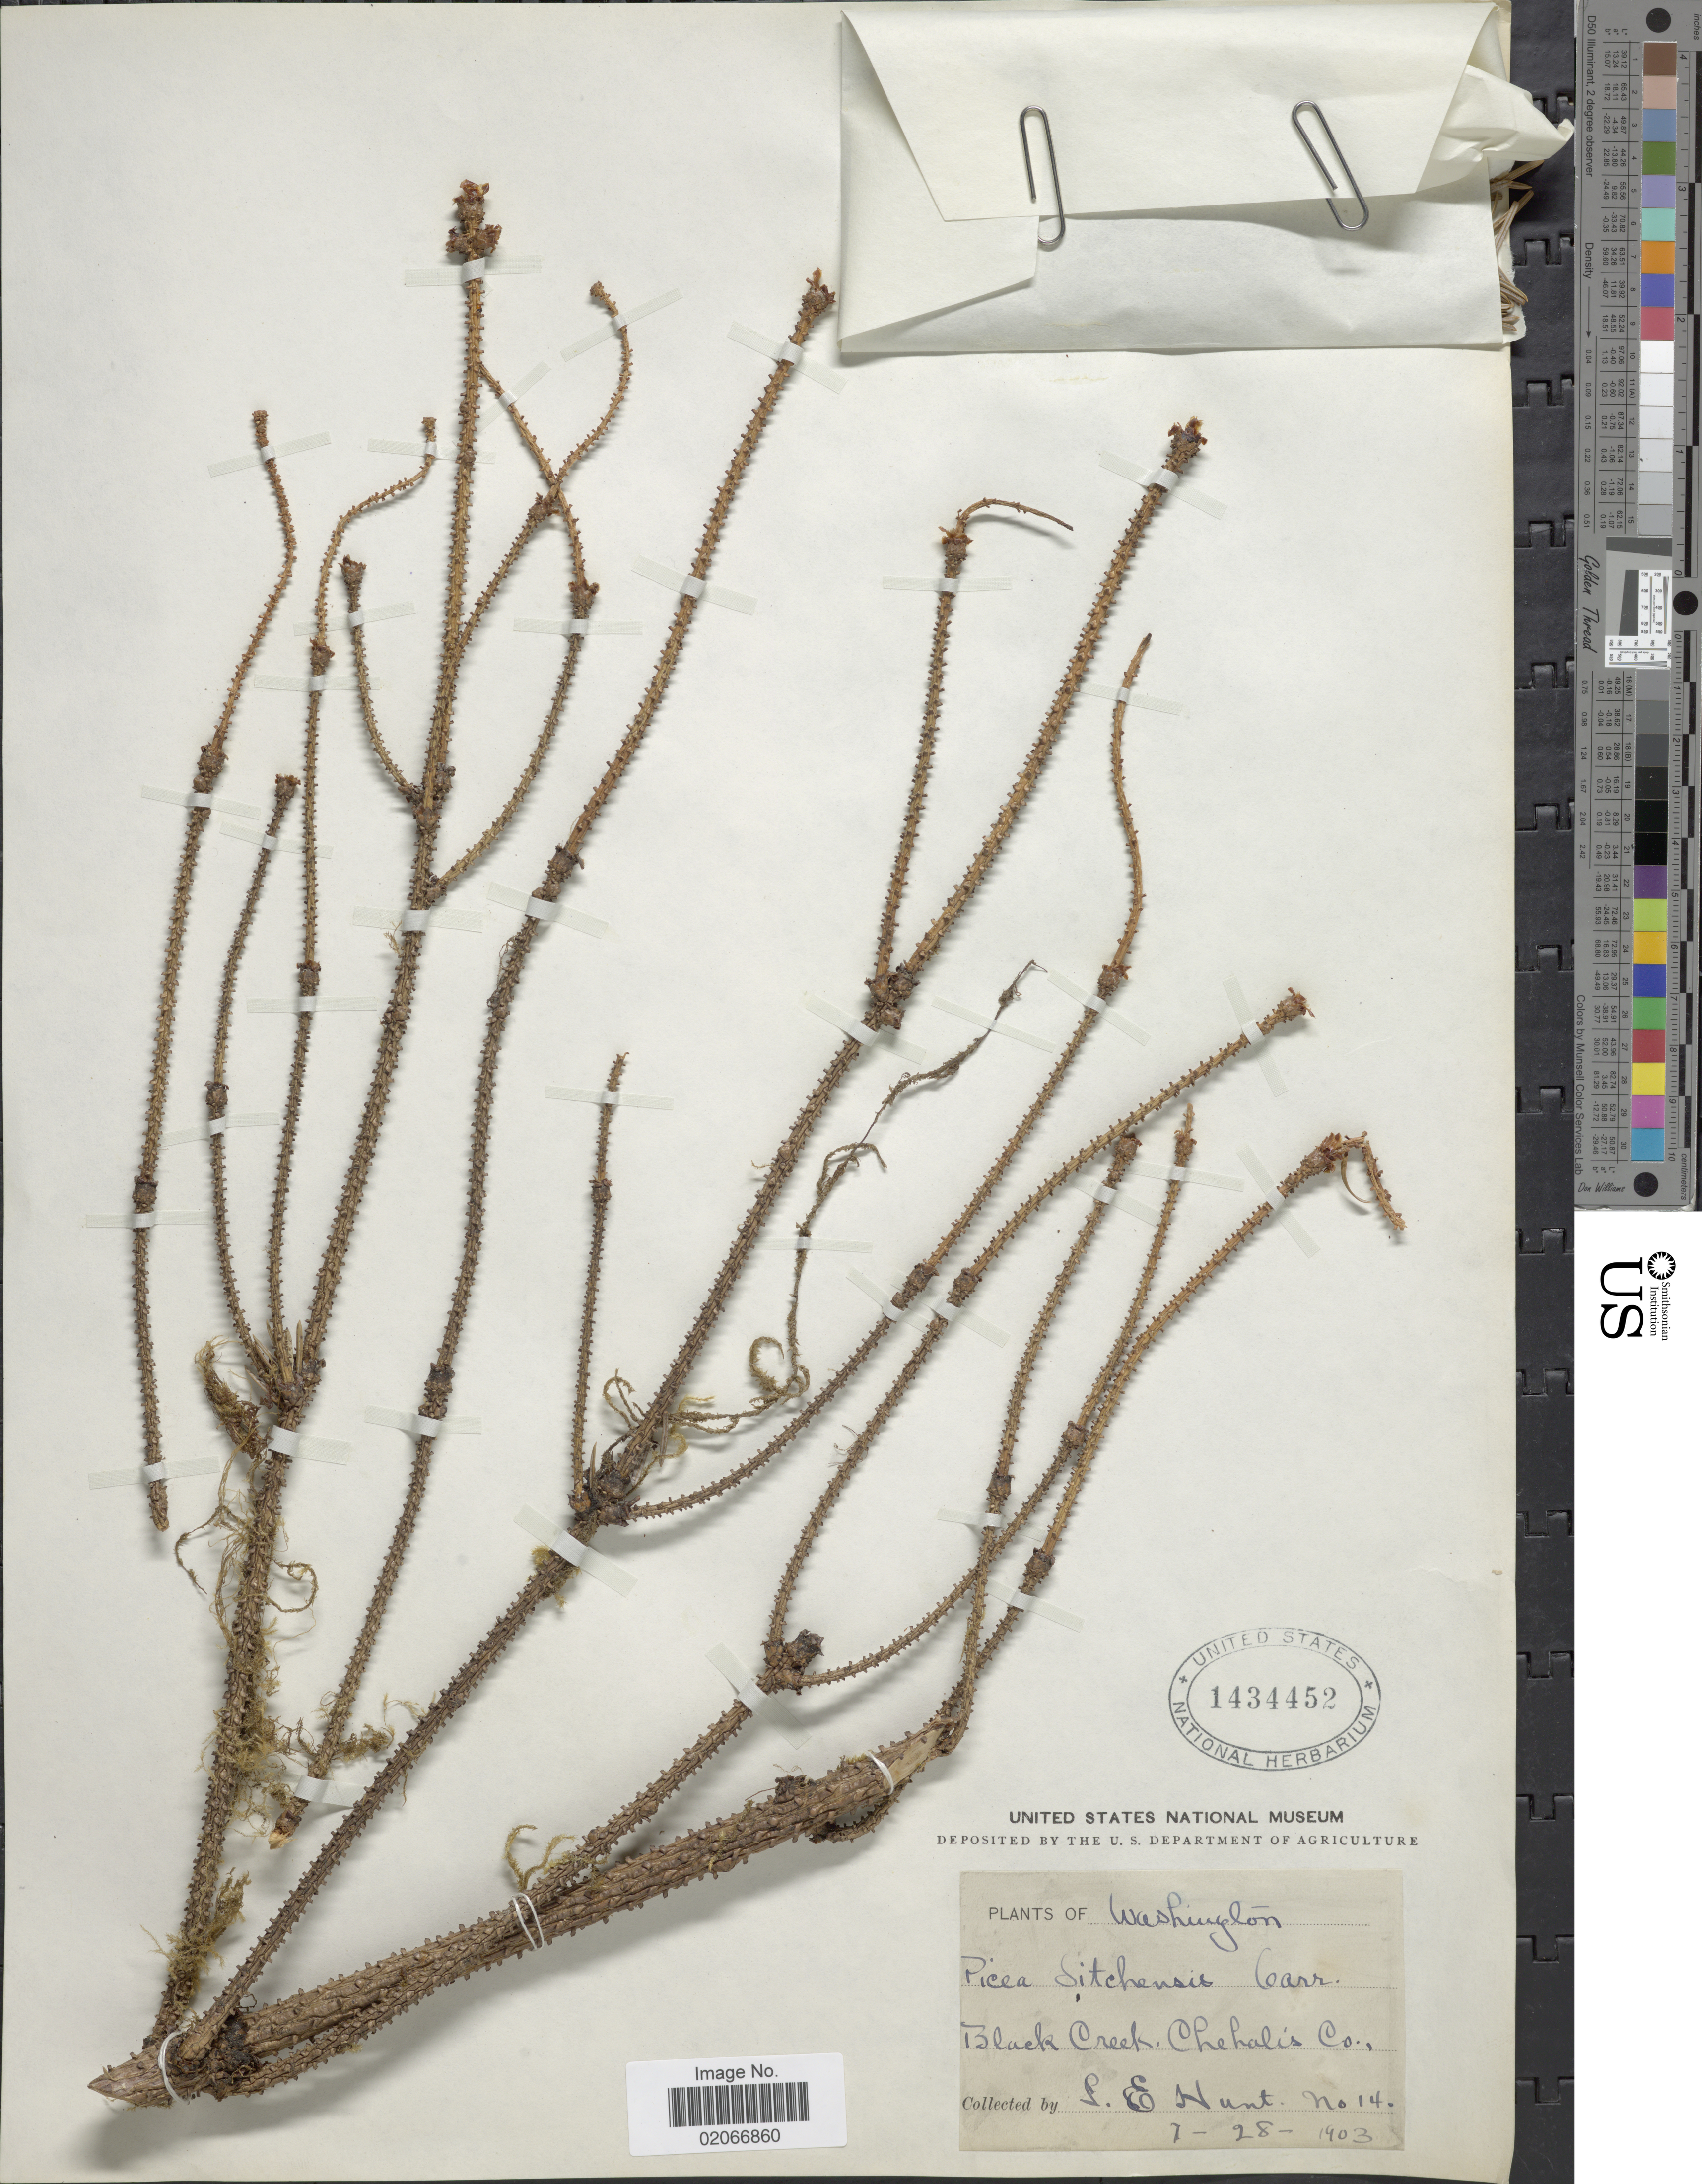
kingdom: Plantae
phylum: Tracheophyta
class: Pinopsida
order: Pinales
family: Pinaceae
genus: Picea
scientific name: Picea sitchensis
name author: (Bong.) Carrière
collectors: G. Hunt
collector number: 14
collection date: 1903-07-28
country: United States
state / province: Washington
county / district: Grays Harbor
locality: Black Creek, Chehalis Co.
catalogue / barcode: US 1434452